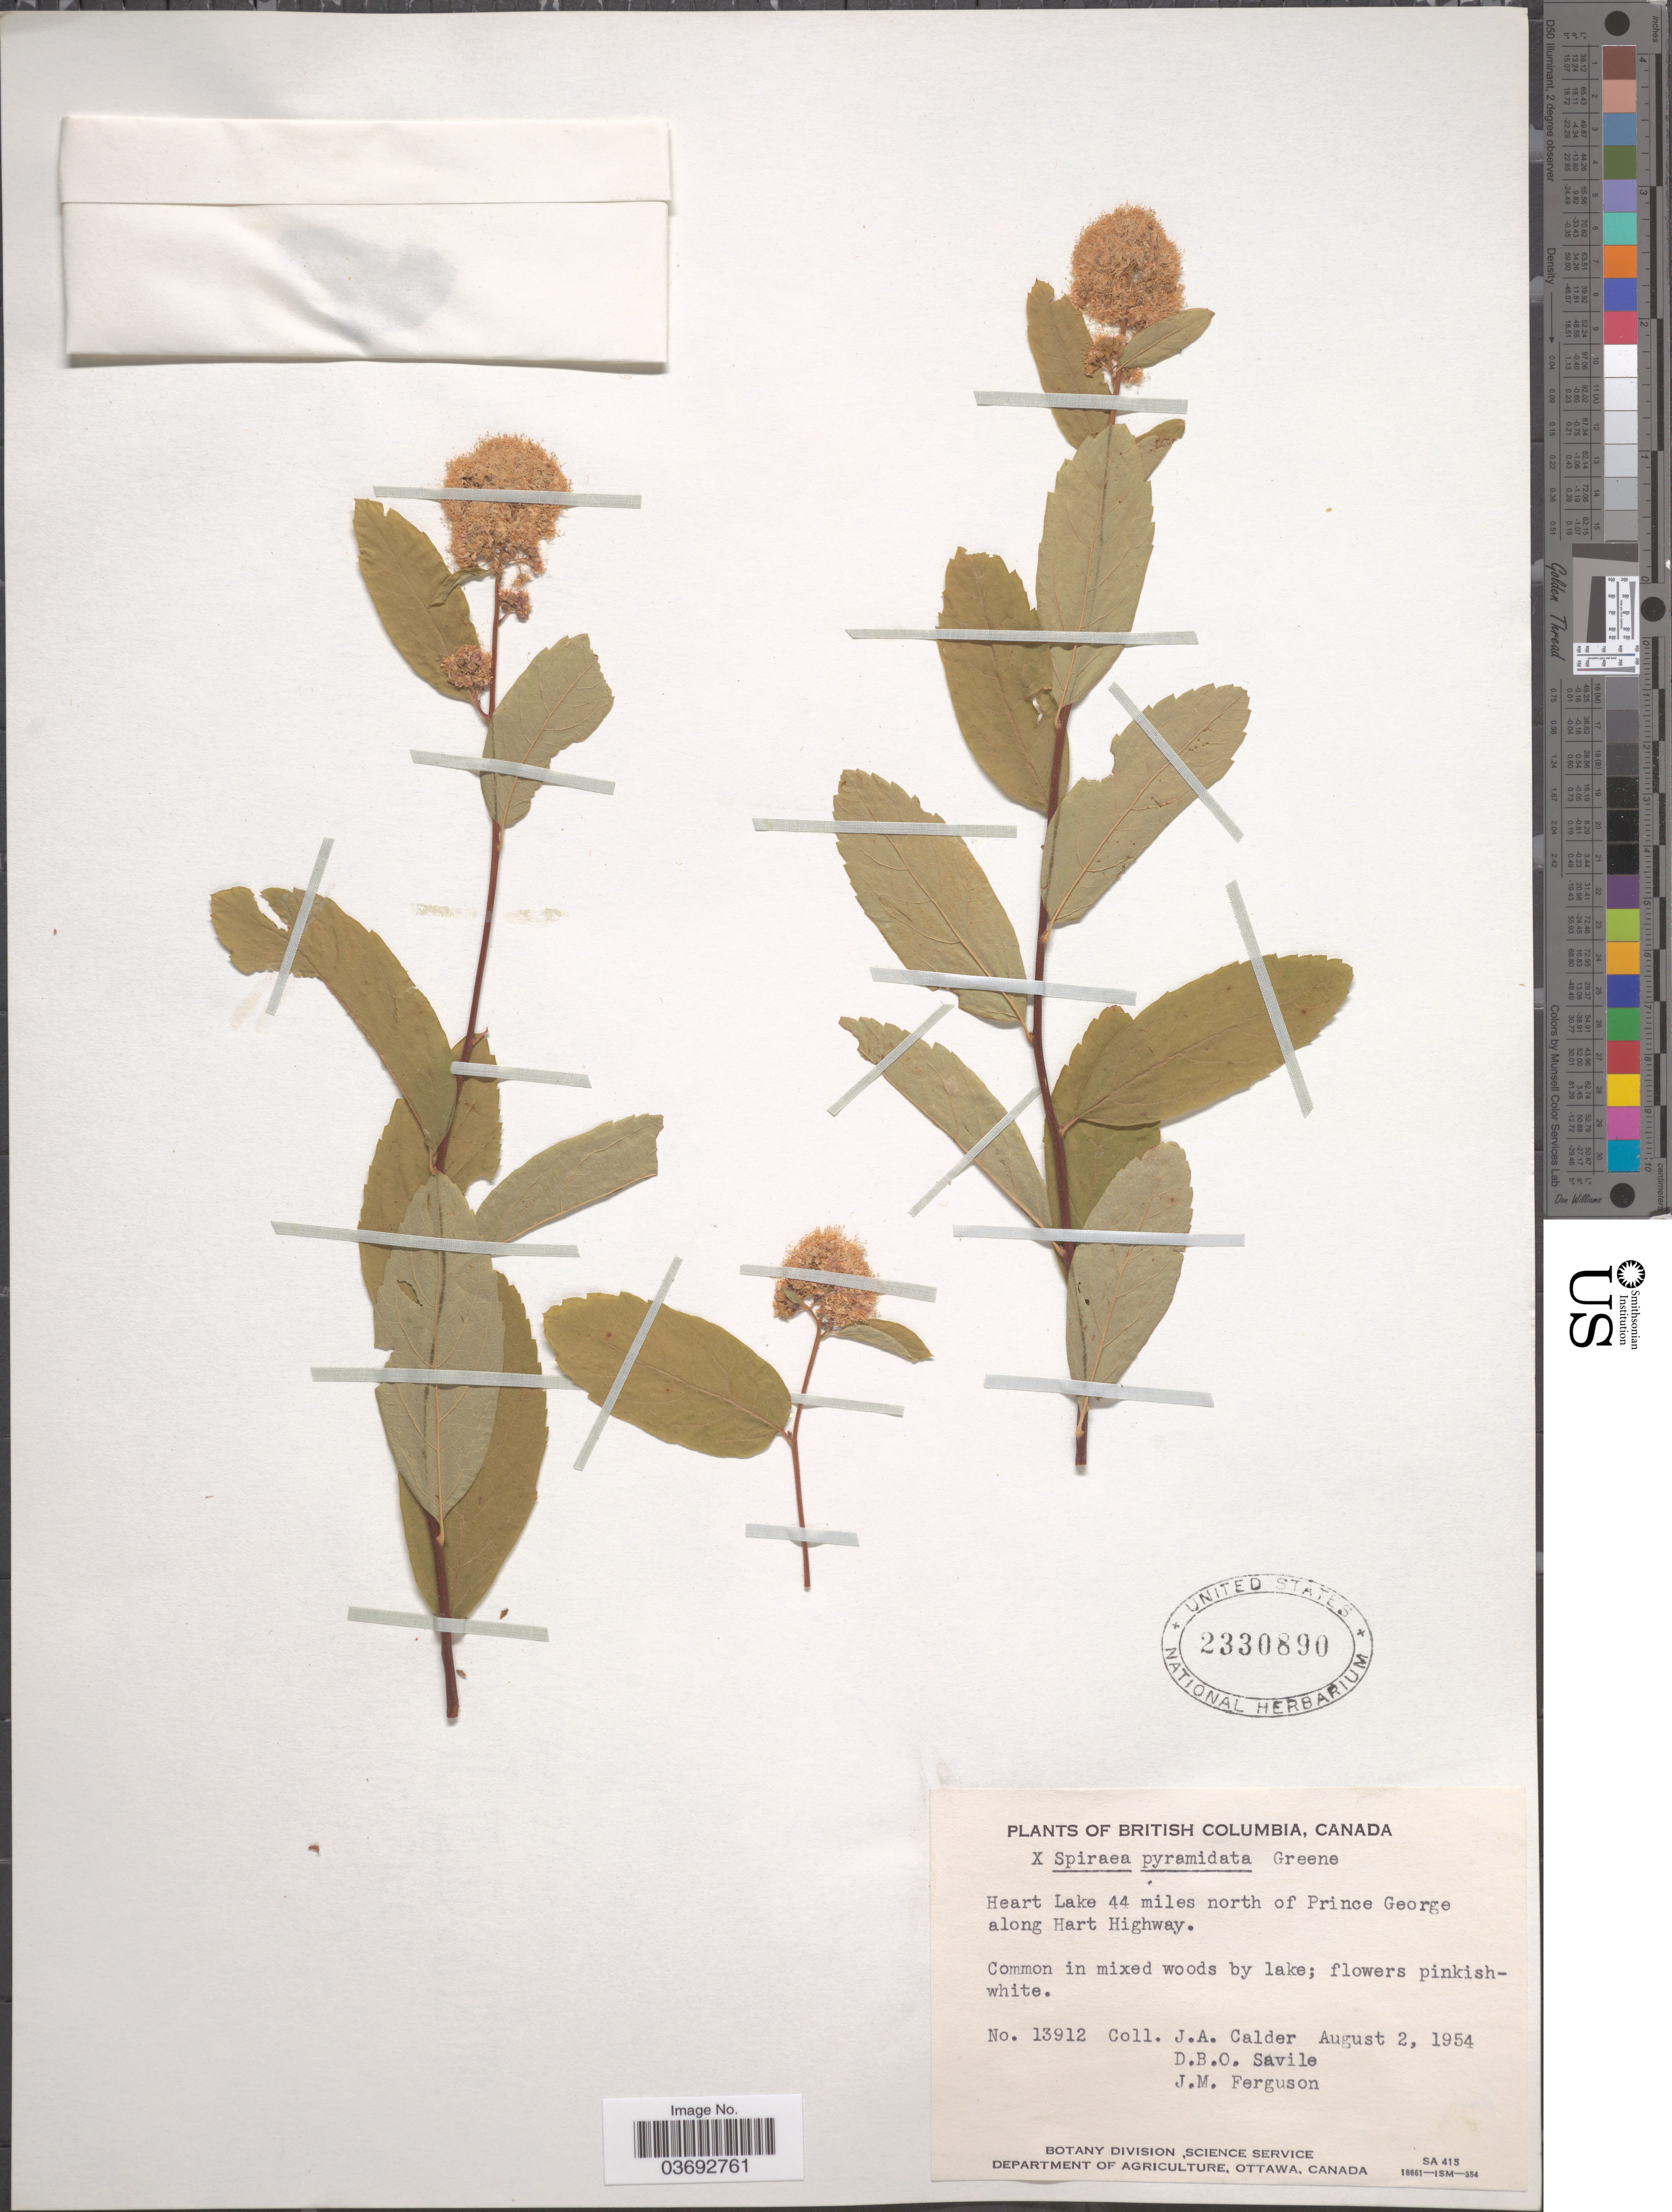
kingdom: Plantae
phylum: Tracheophyta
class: Magnoliopsida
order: Rosales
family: Rosaceae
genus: Spiraea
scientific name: Spiraea pyramidata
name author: Greene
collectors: J. A. Calder, D. Savile & J. M. Ferguson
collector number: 13912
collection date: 1954-08-02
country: Canada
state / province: British Columbia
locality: Heart Lake 44 miles north of Prince George along Hart Highway.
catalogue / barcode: US 2330890